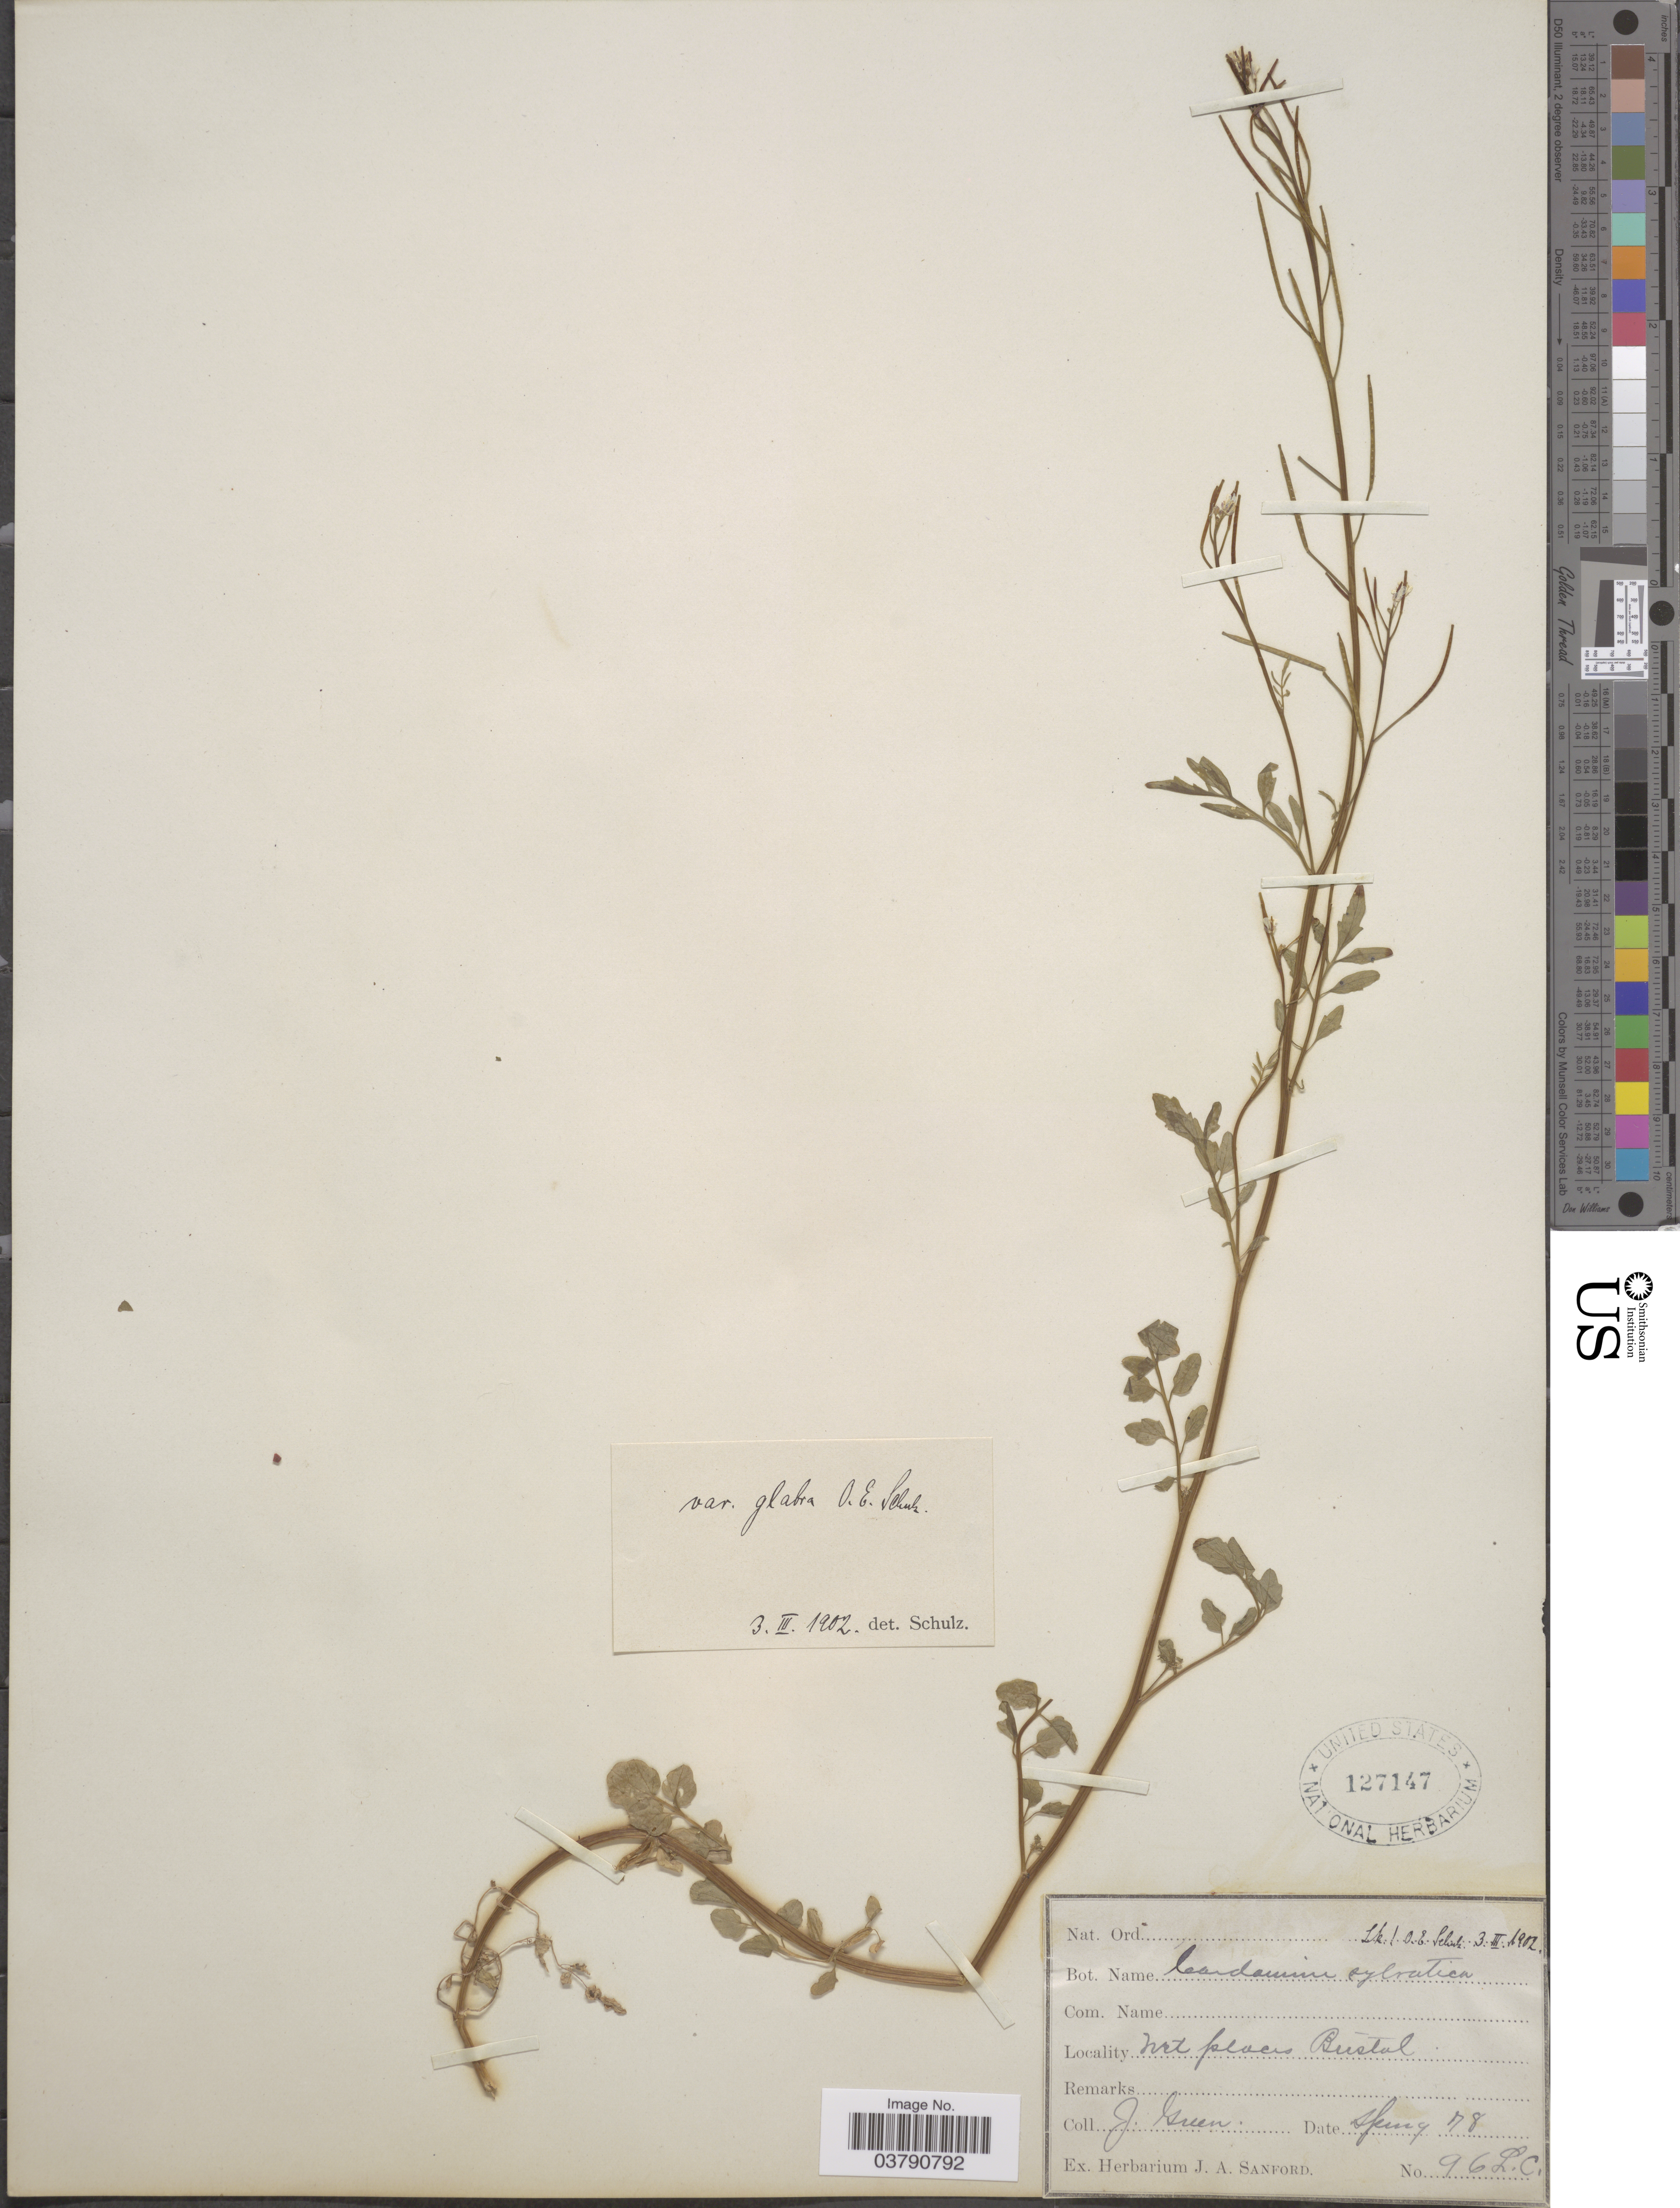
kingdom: Plantae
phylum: Tracheophyta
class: Magnoliopsida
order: Brassicales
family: Brassicaceae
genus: Cardamine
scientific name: Cardamine sylvatica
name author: Link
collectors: J. Green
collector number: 96L.C.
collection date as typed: Spring 78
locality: Wet places Bustal.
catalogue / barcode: US 127147